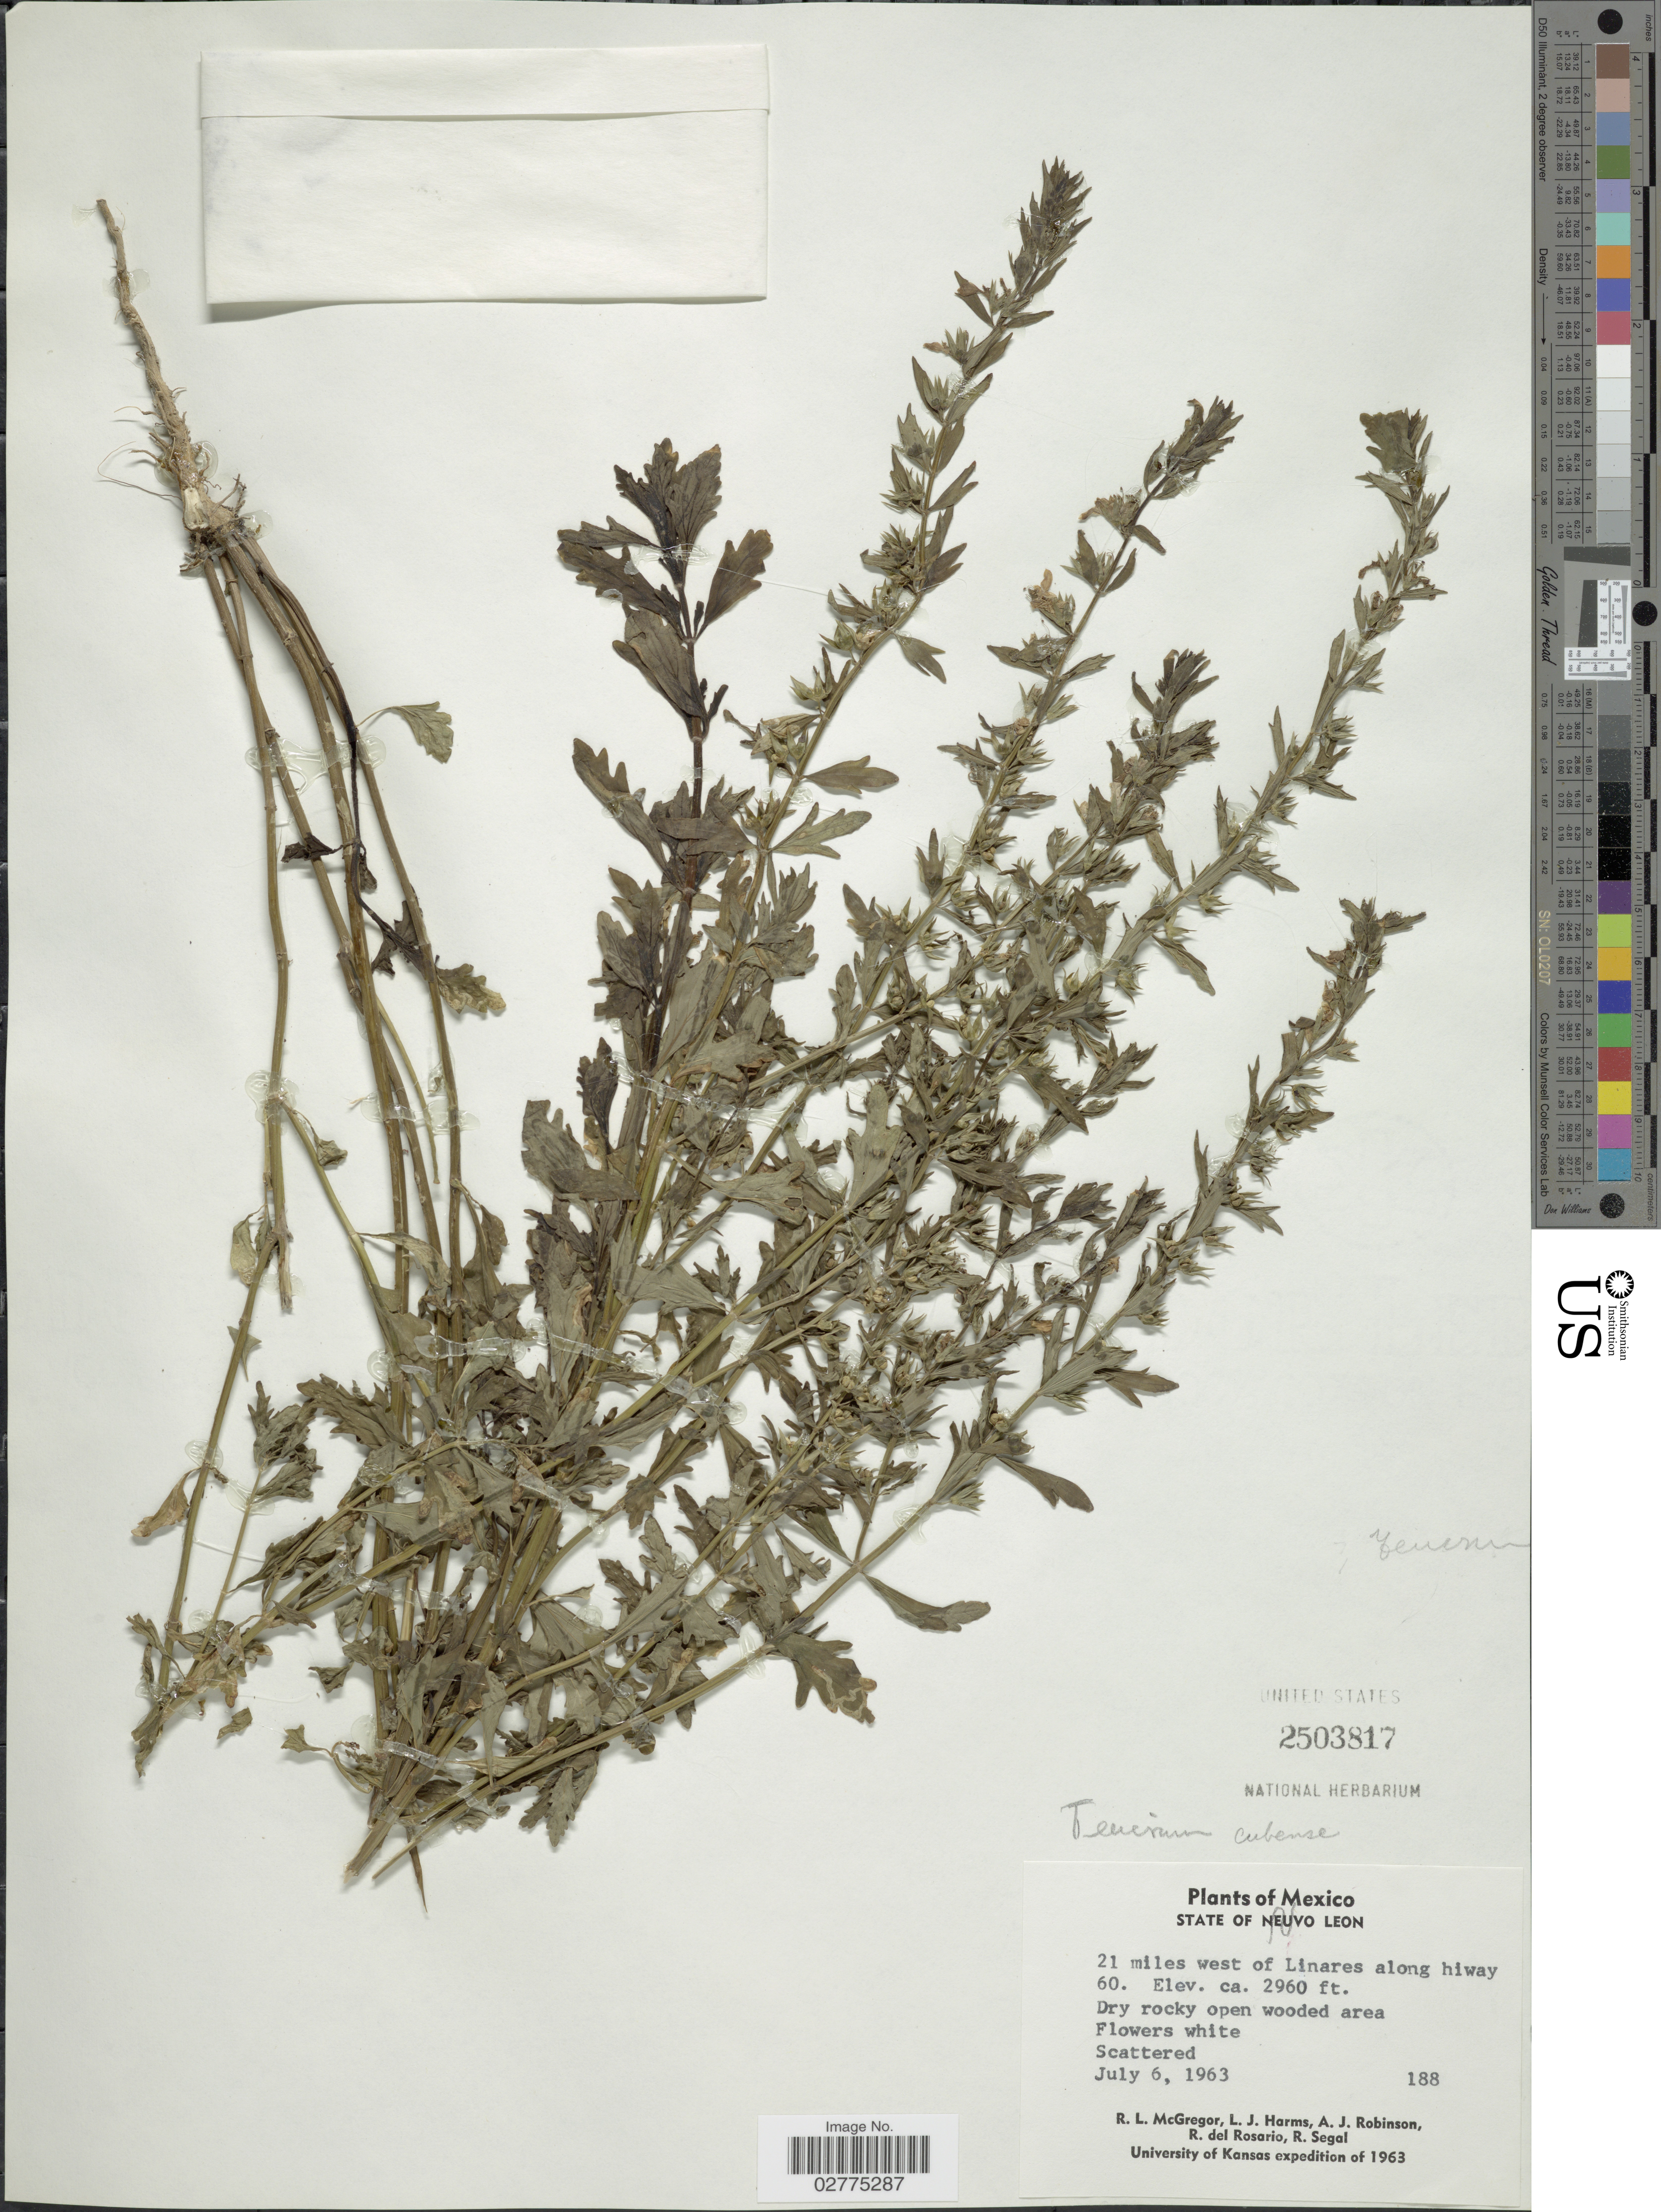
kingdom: Plantae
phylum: Tracheophyta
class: Magnoliopsida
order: Lamiales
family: Lamiaceae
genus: Teucrium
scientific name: Teucrium cubense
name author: Jacq.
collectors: R. McGregor, L. Harms, A. J. Robinson, R. del Rosario & R. Segal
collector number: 188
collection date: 1963-07-06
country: Mexico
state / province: Nuevo León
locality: State of Neuvo Leon, 21 miles west of Linares along Hiway 60.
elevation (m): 902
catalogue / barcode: US 2503817